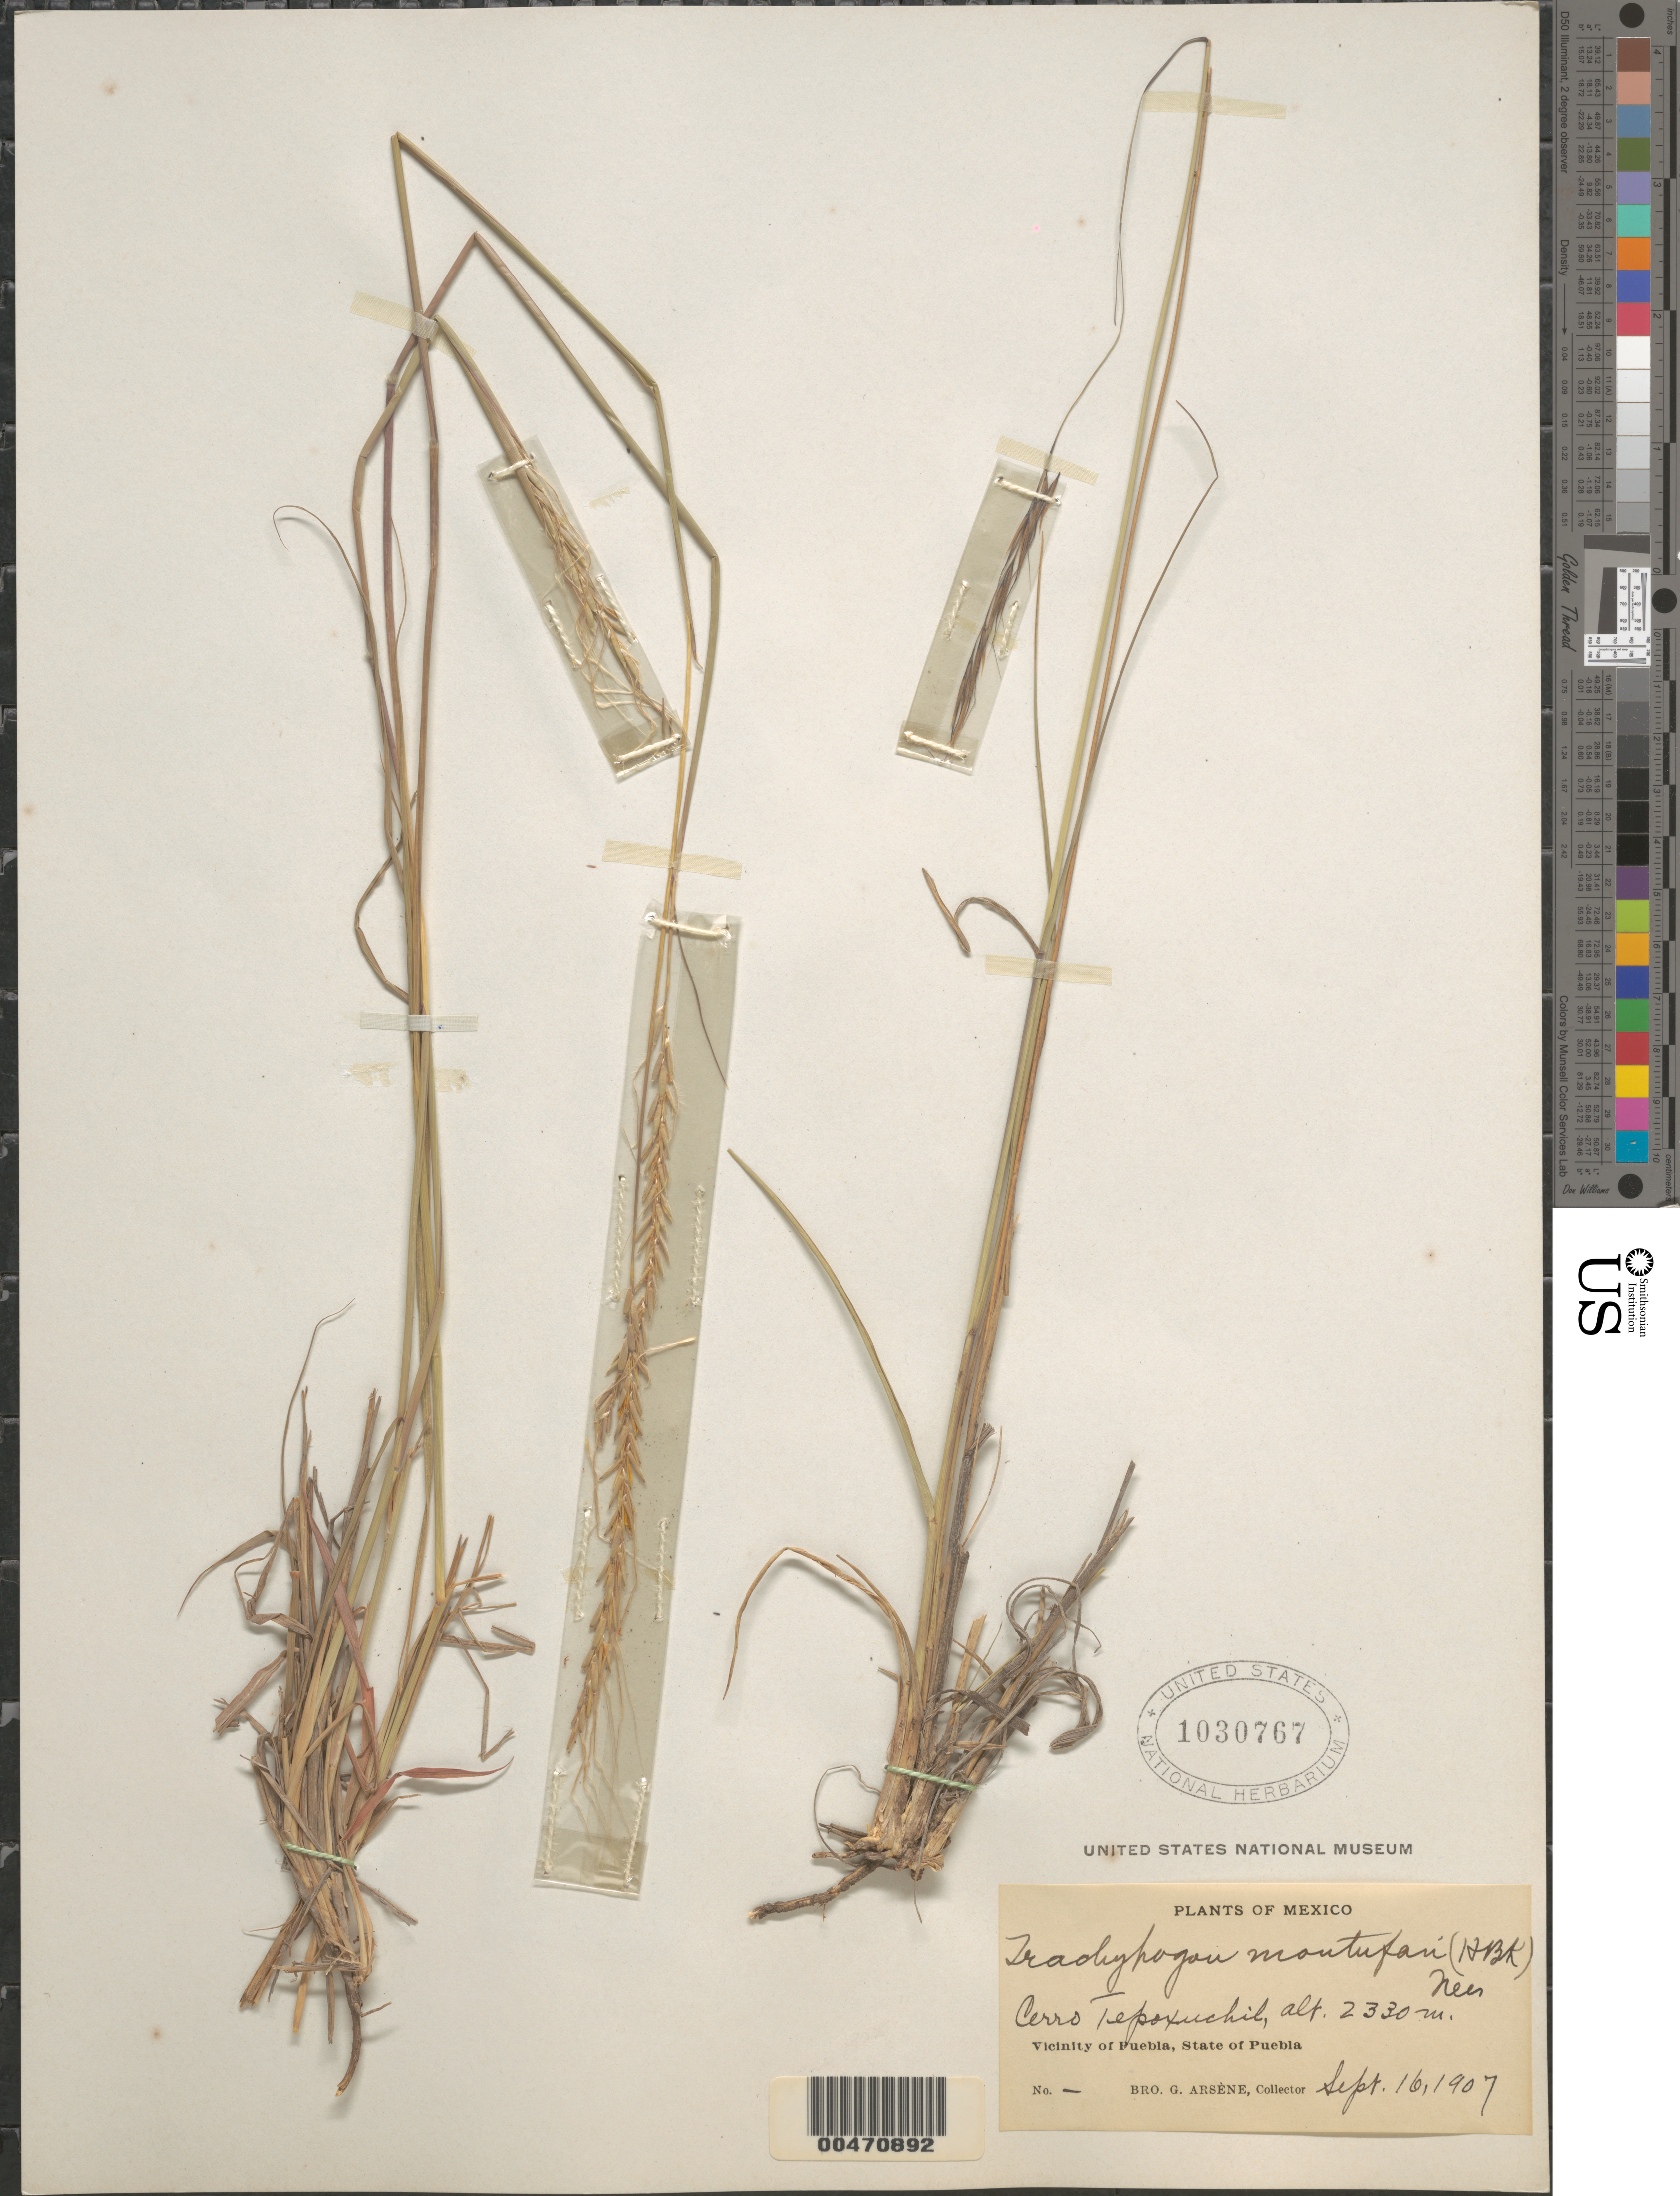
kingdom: Plantae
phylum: Tracheophyta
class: Liliopsida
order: Poales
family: Poaceae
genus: Trachypogon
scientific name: Trachypogon plumosus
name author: (Humb. & Bonpl.) Nees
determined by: Sánchez-Ken, J. G.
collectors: Bro. G. Arsène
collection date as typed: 16 Sep 1907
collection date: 1907-09-16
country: Mexico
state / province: Puebla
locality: Cerro Tepoxuchil, vicinity of Puebla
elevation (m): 2330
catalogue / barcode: US 1030767